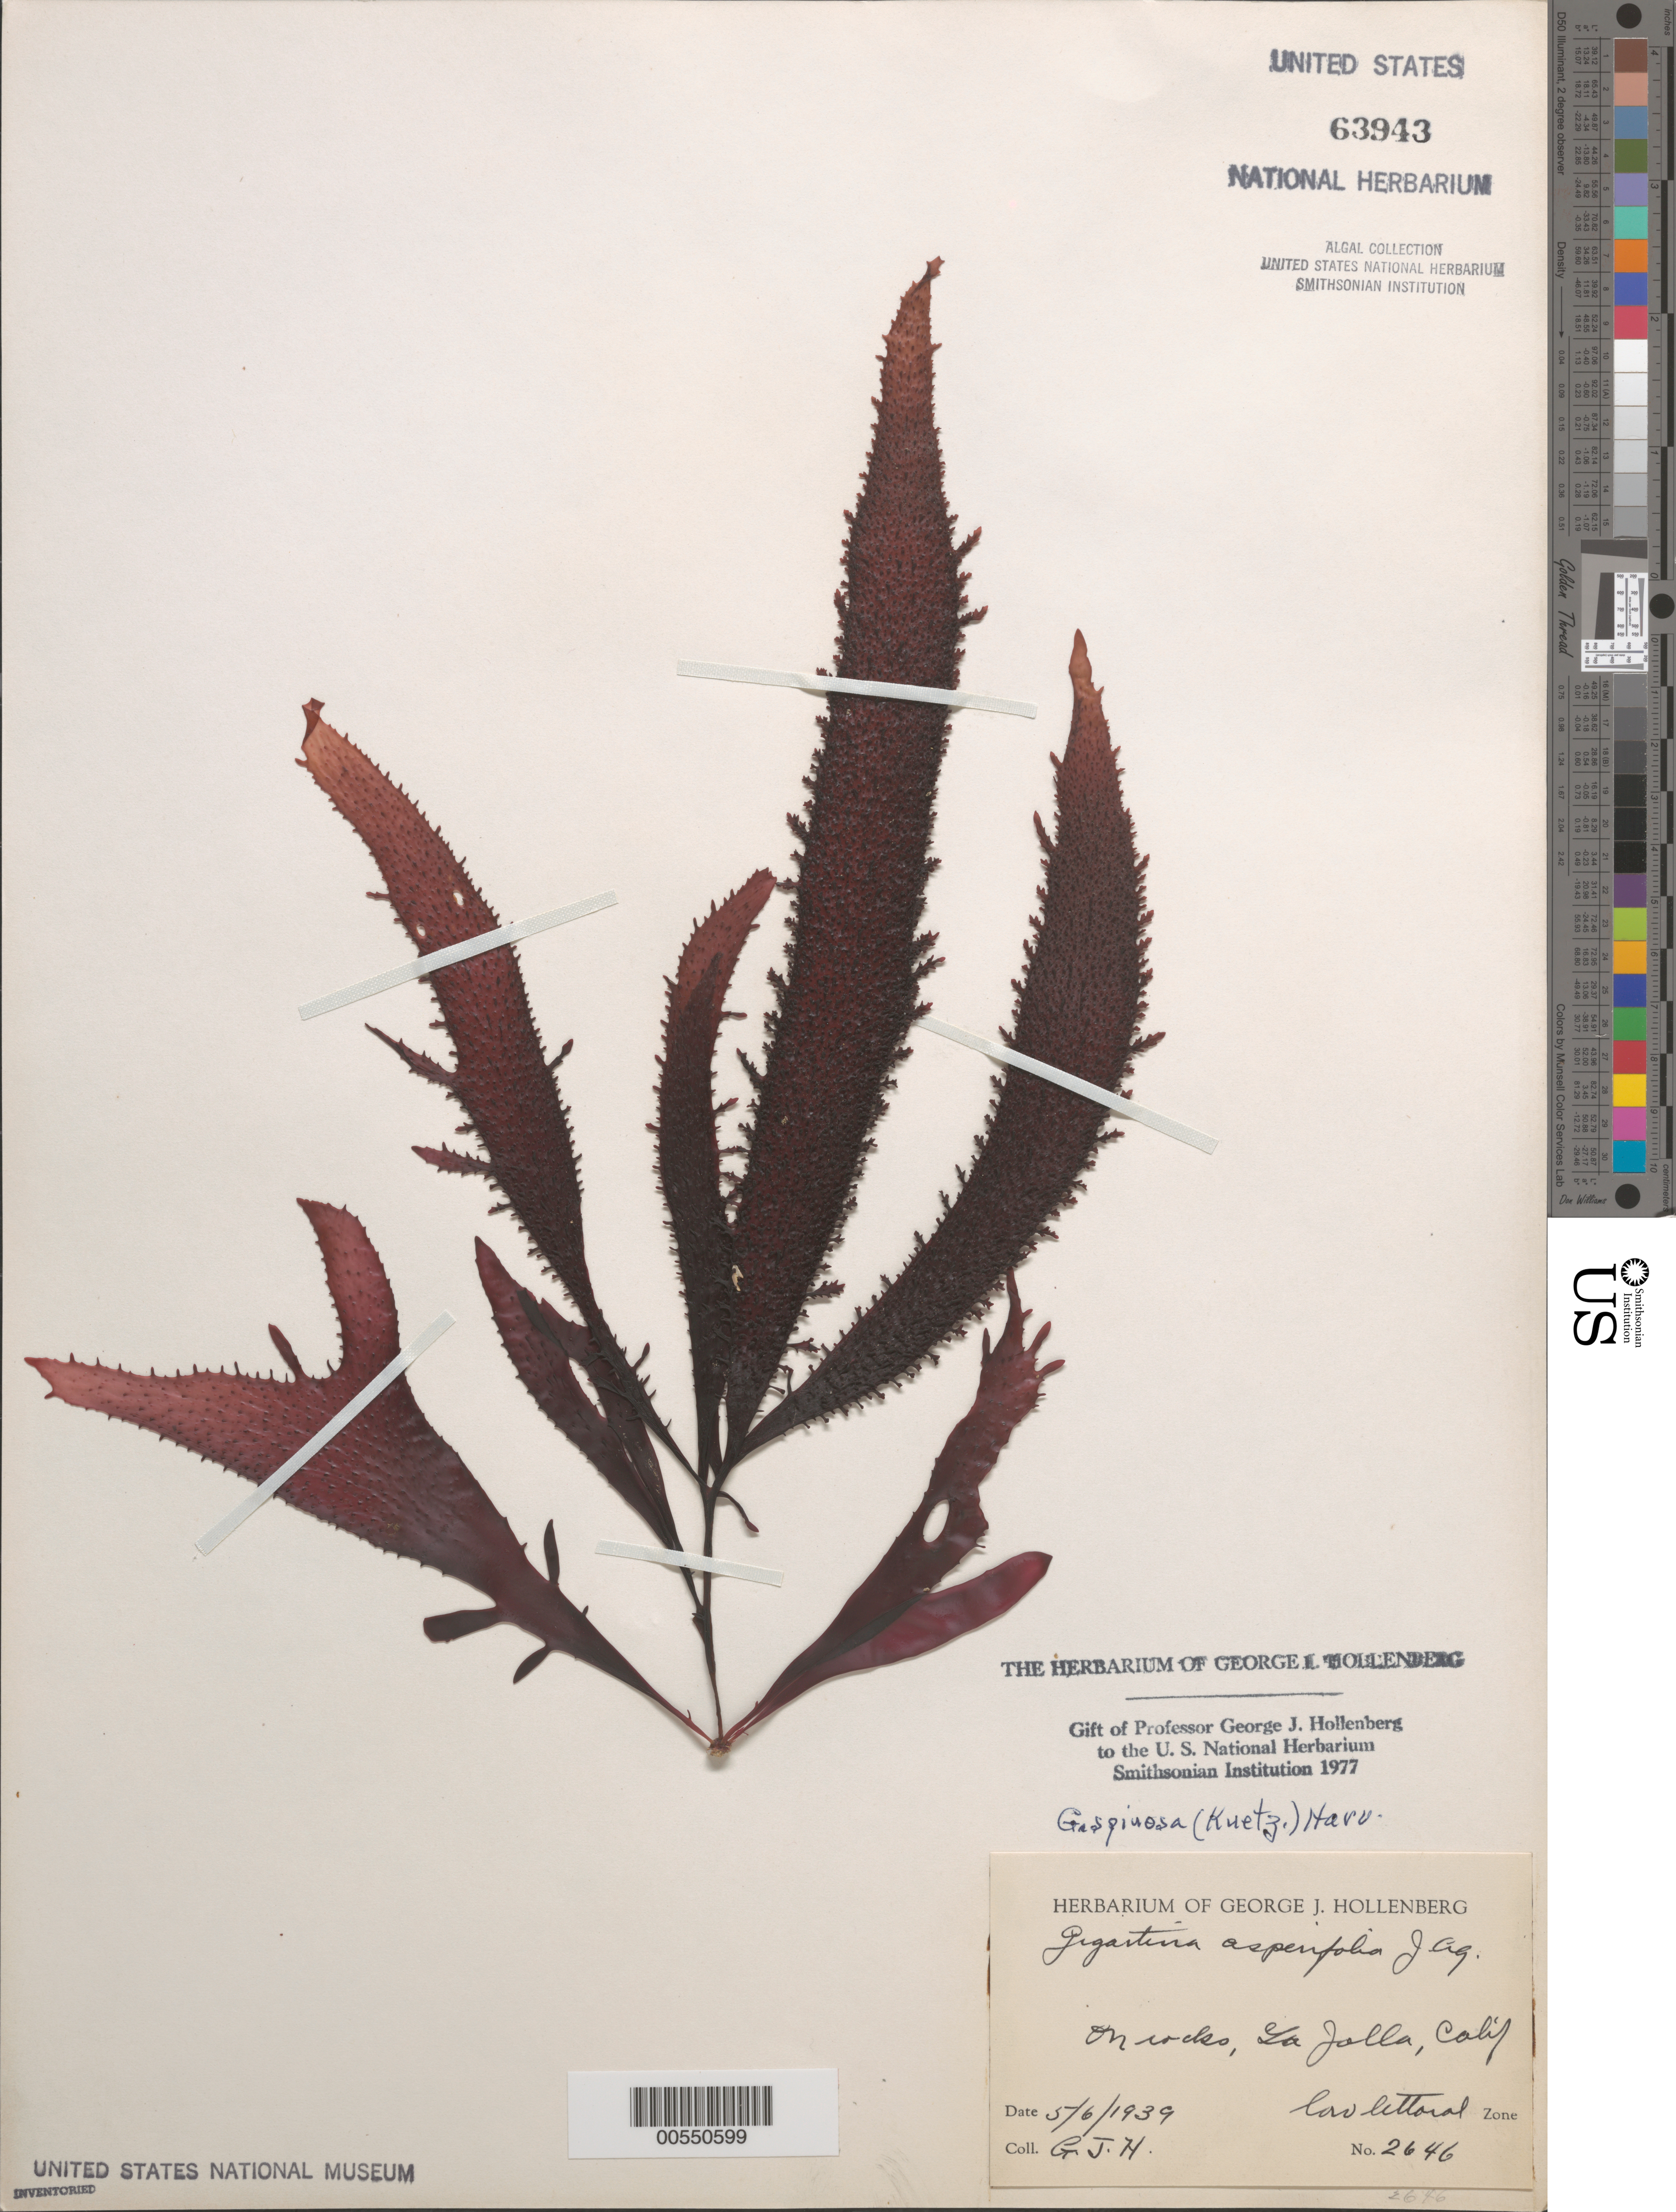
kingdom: Plantae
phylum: Rhodophyta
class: Florideophyceae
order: Gigartinales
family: Gigartinaceae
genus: Chondracanthus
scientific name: Chondracanthus spinosus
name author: (Kütz.) Guiry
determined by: Algae name updating Project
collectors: G. Hollenberg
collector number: GJH 2646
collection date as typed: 06 May 1939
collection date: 1939-05-06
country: United States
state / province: California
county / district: San Diego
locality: La Jolla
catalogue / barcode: US 63943